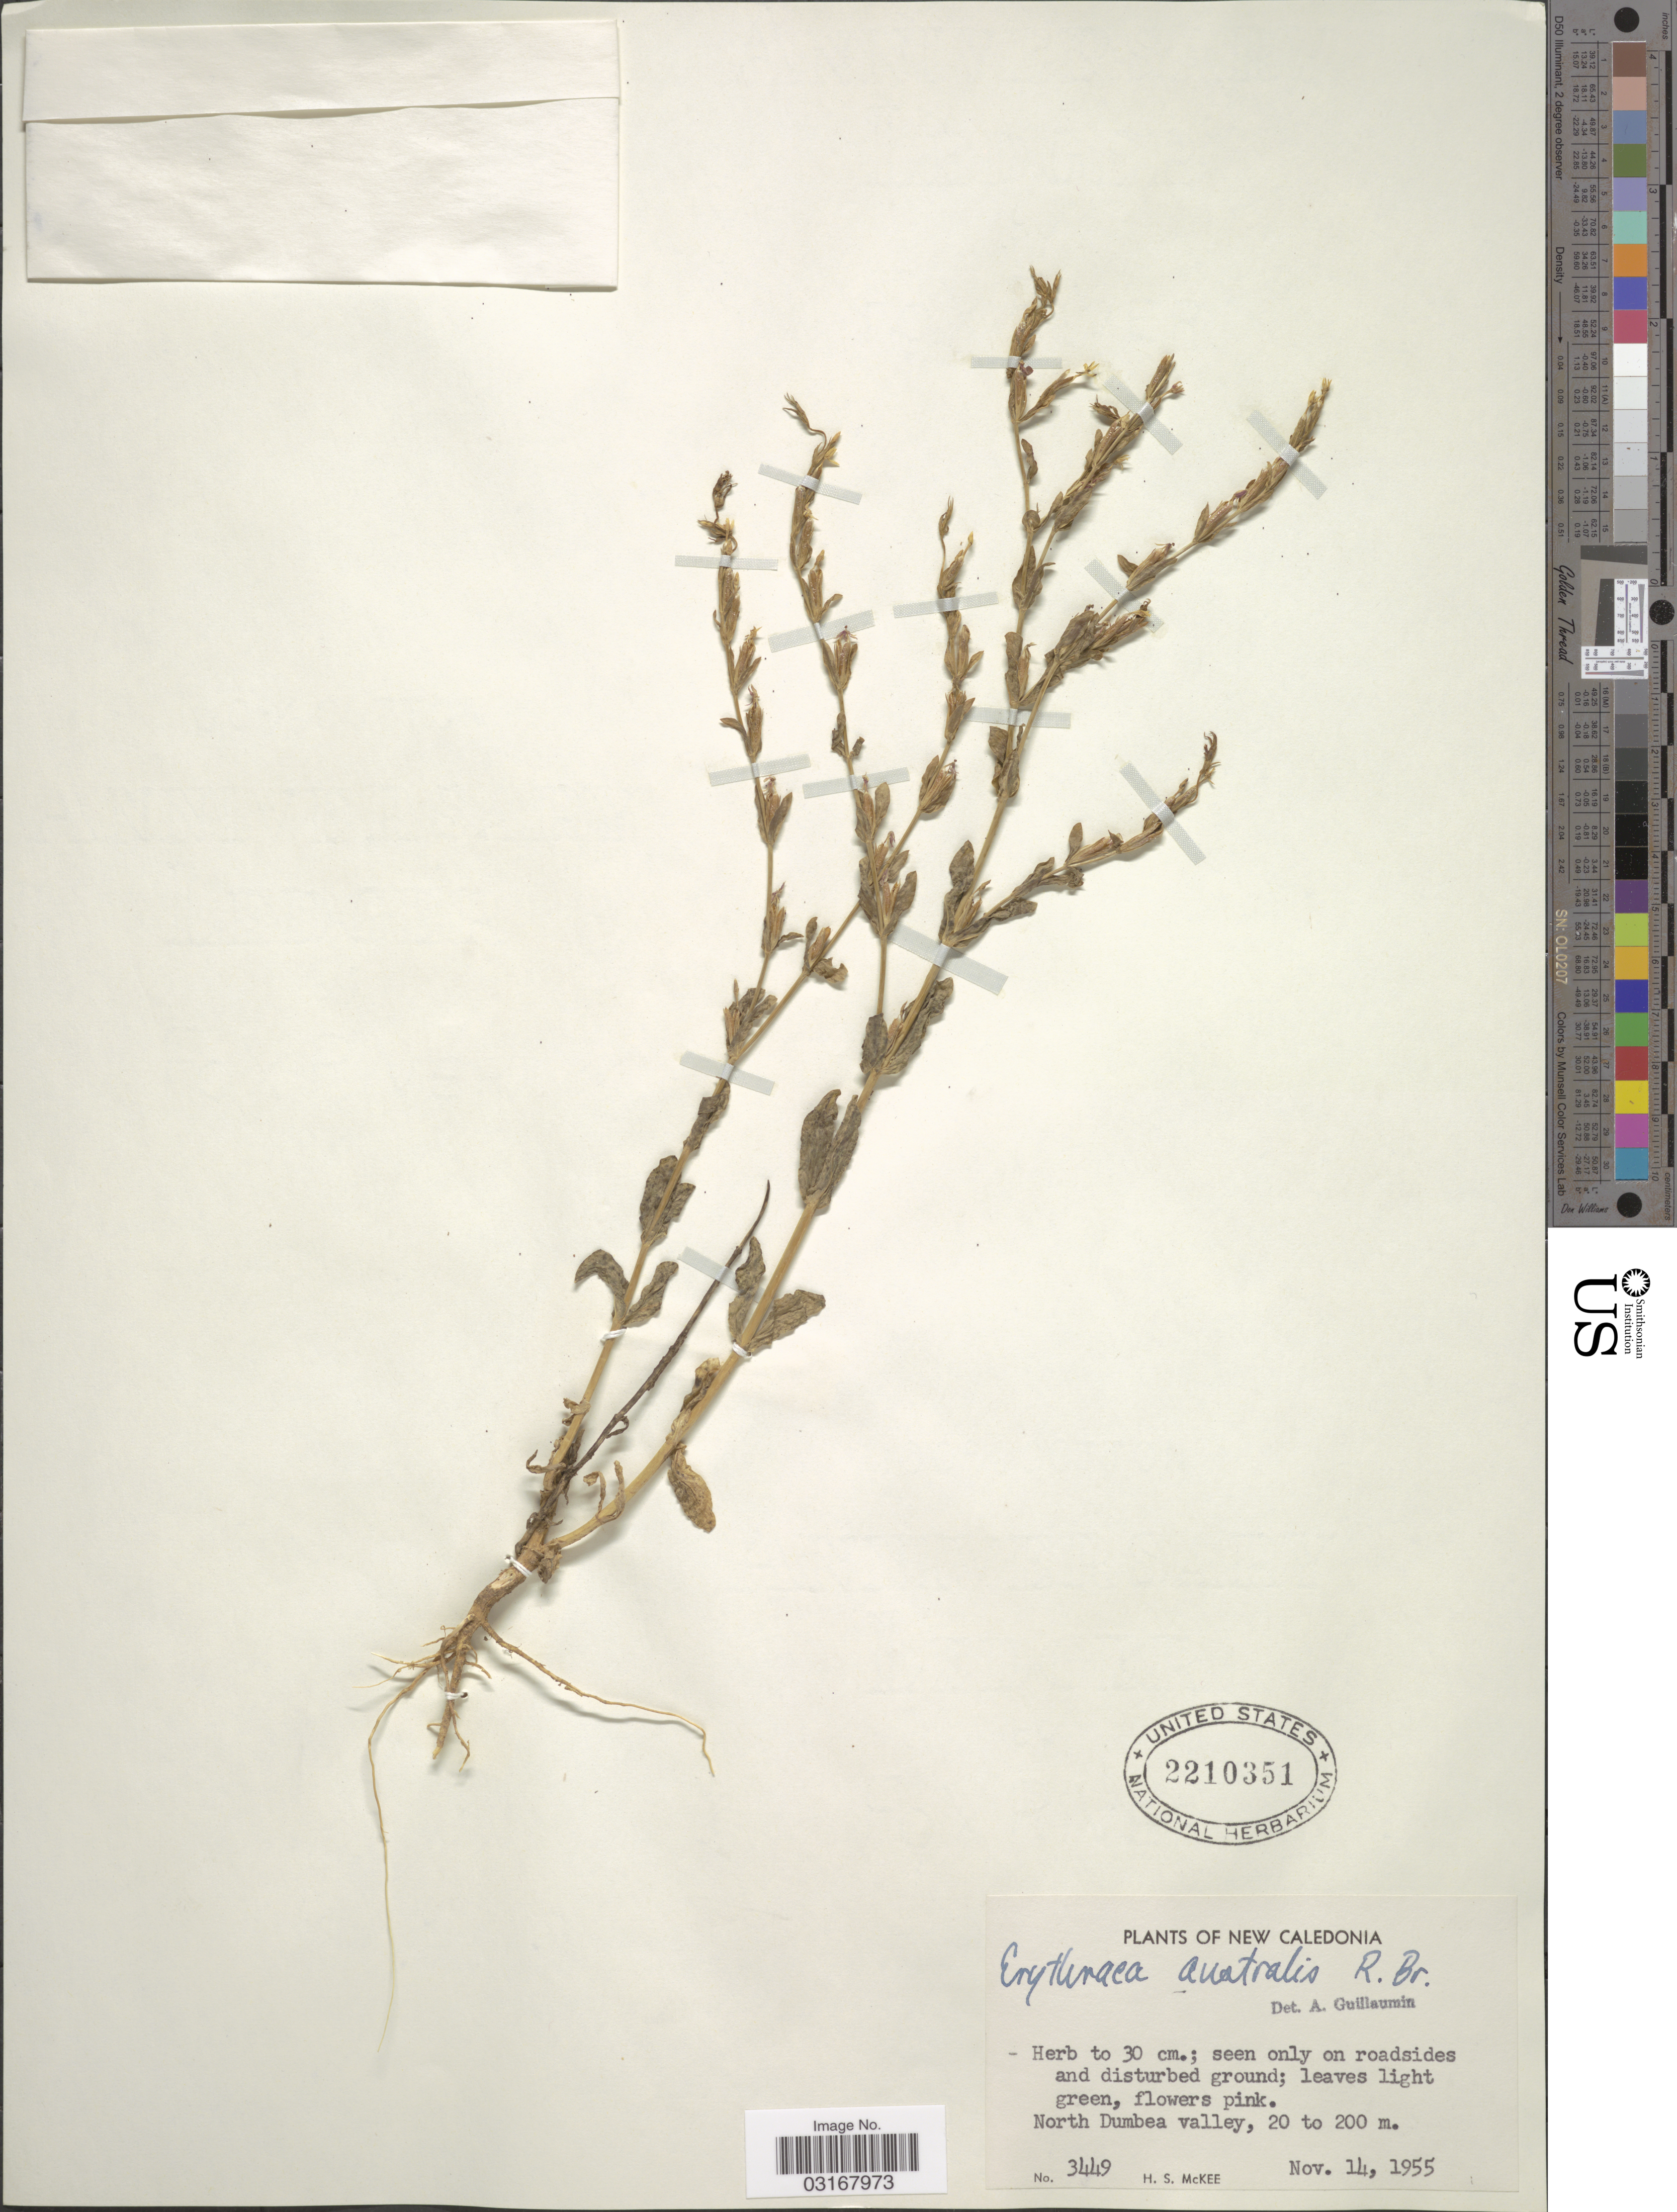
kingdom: Plantae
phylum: Tracheophyta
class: Magnoliopsida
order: Gentianales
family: Gentianaceae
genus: Schenkia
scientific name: Schenkia australis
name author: (R. Br.) G. Mans.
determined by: Strong, Mark T., (BOT), Smithsonian Institution - National Museum of Natural History (UNITED STATES)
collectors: H. S. McKee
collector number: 3449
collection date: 1955-11-14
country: New Zealand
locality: New Caledonia. North Dumbea valley.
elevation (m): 20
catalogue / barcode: US 2210351